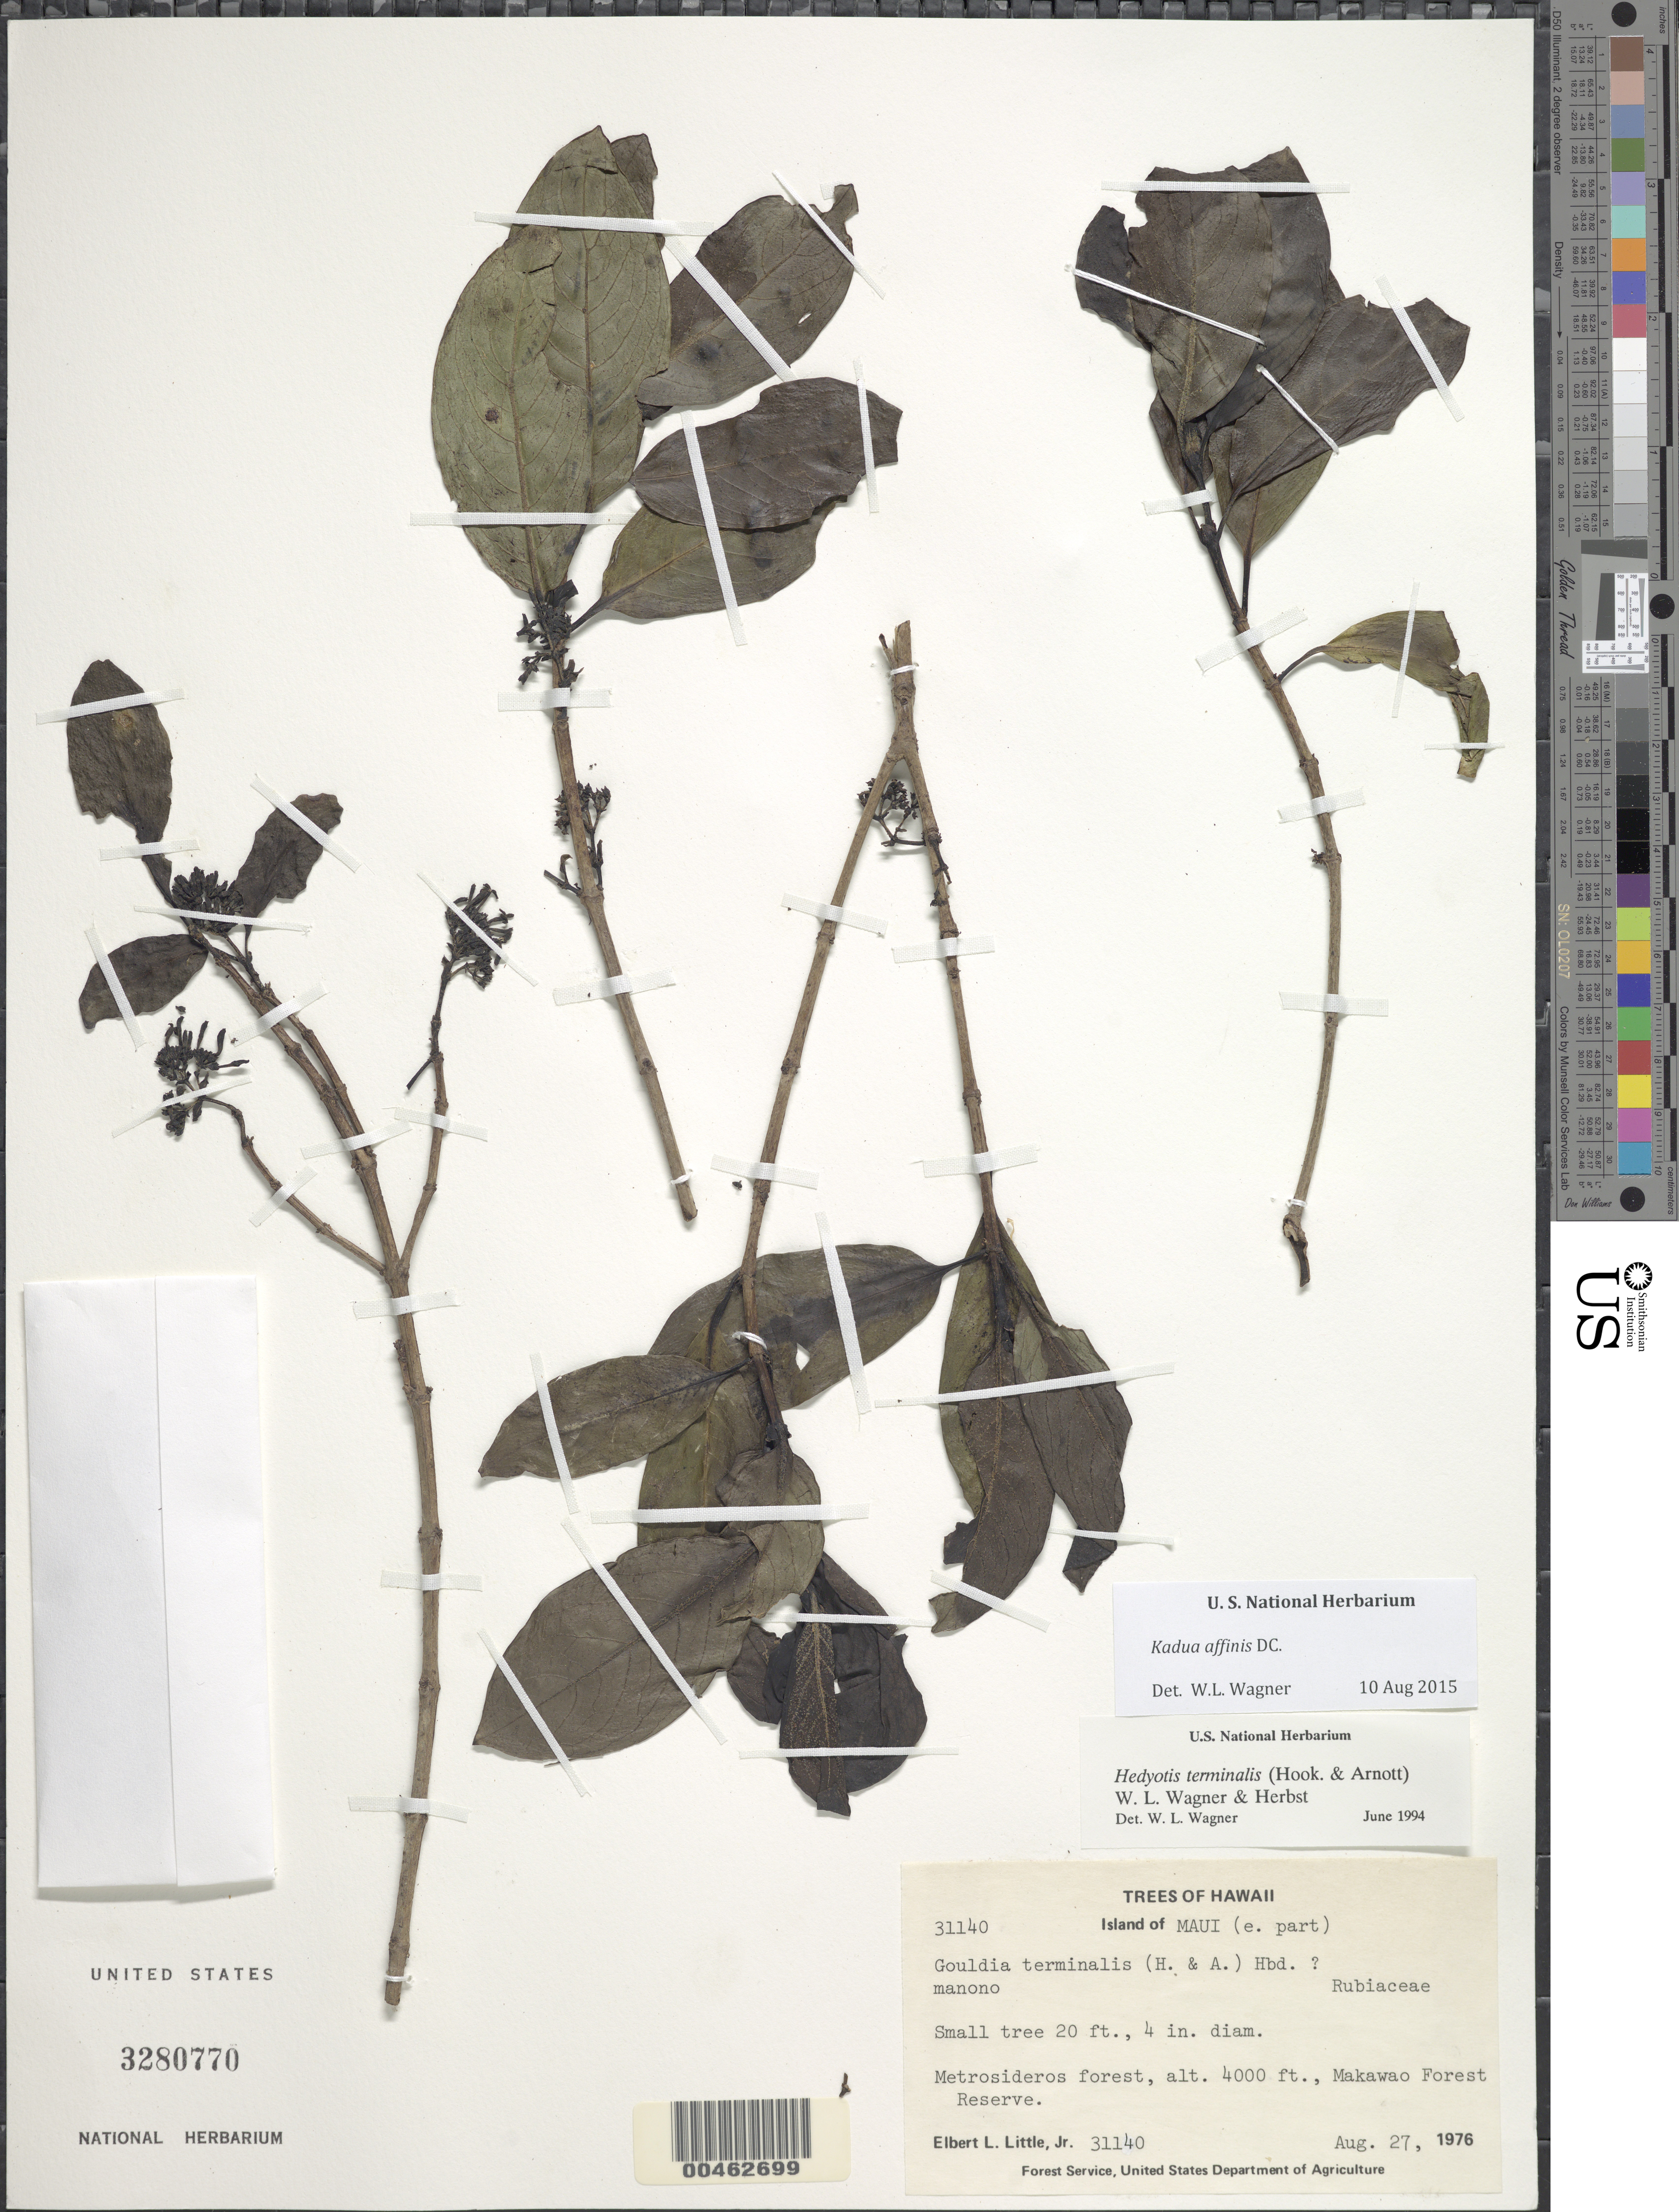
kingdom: Plantae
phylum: Tracheophyta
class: Magnoliopsida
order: Gentianales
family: Rubiaceae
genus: Kadua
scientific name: Kadua affinis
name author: DC.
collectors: E. L. Little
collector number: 31140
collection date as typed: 27 Aug 1976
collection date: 1976-08-27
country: United States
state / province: Hawaii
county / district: Maui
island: Maui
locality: E part of Maui, Makawao Forest Reserve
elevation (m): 1219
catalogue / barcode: US 3280770